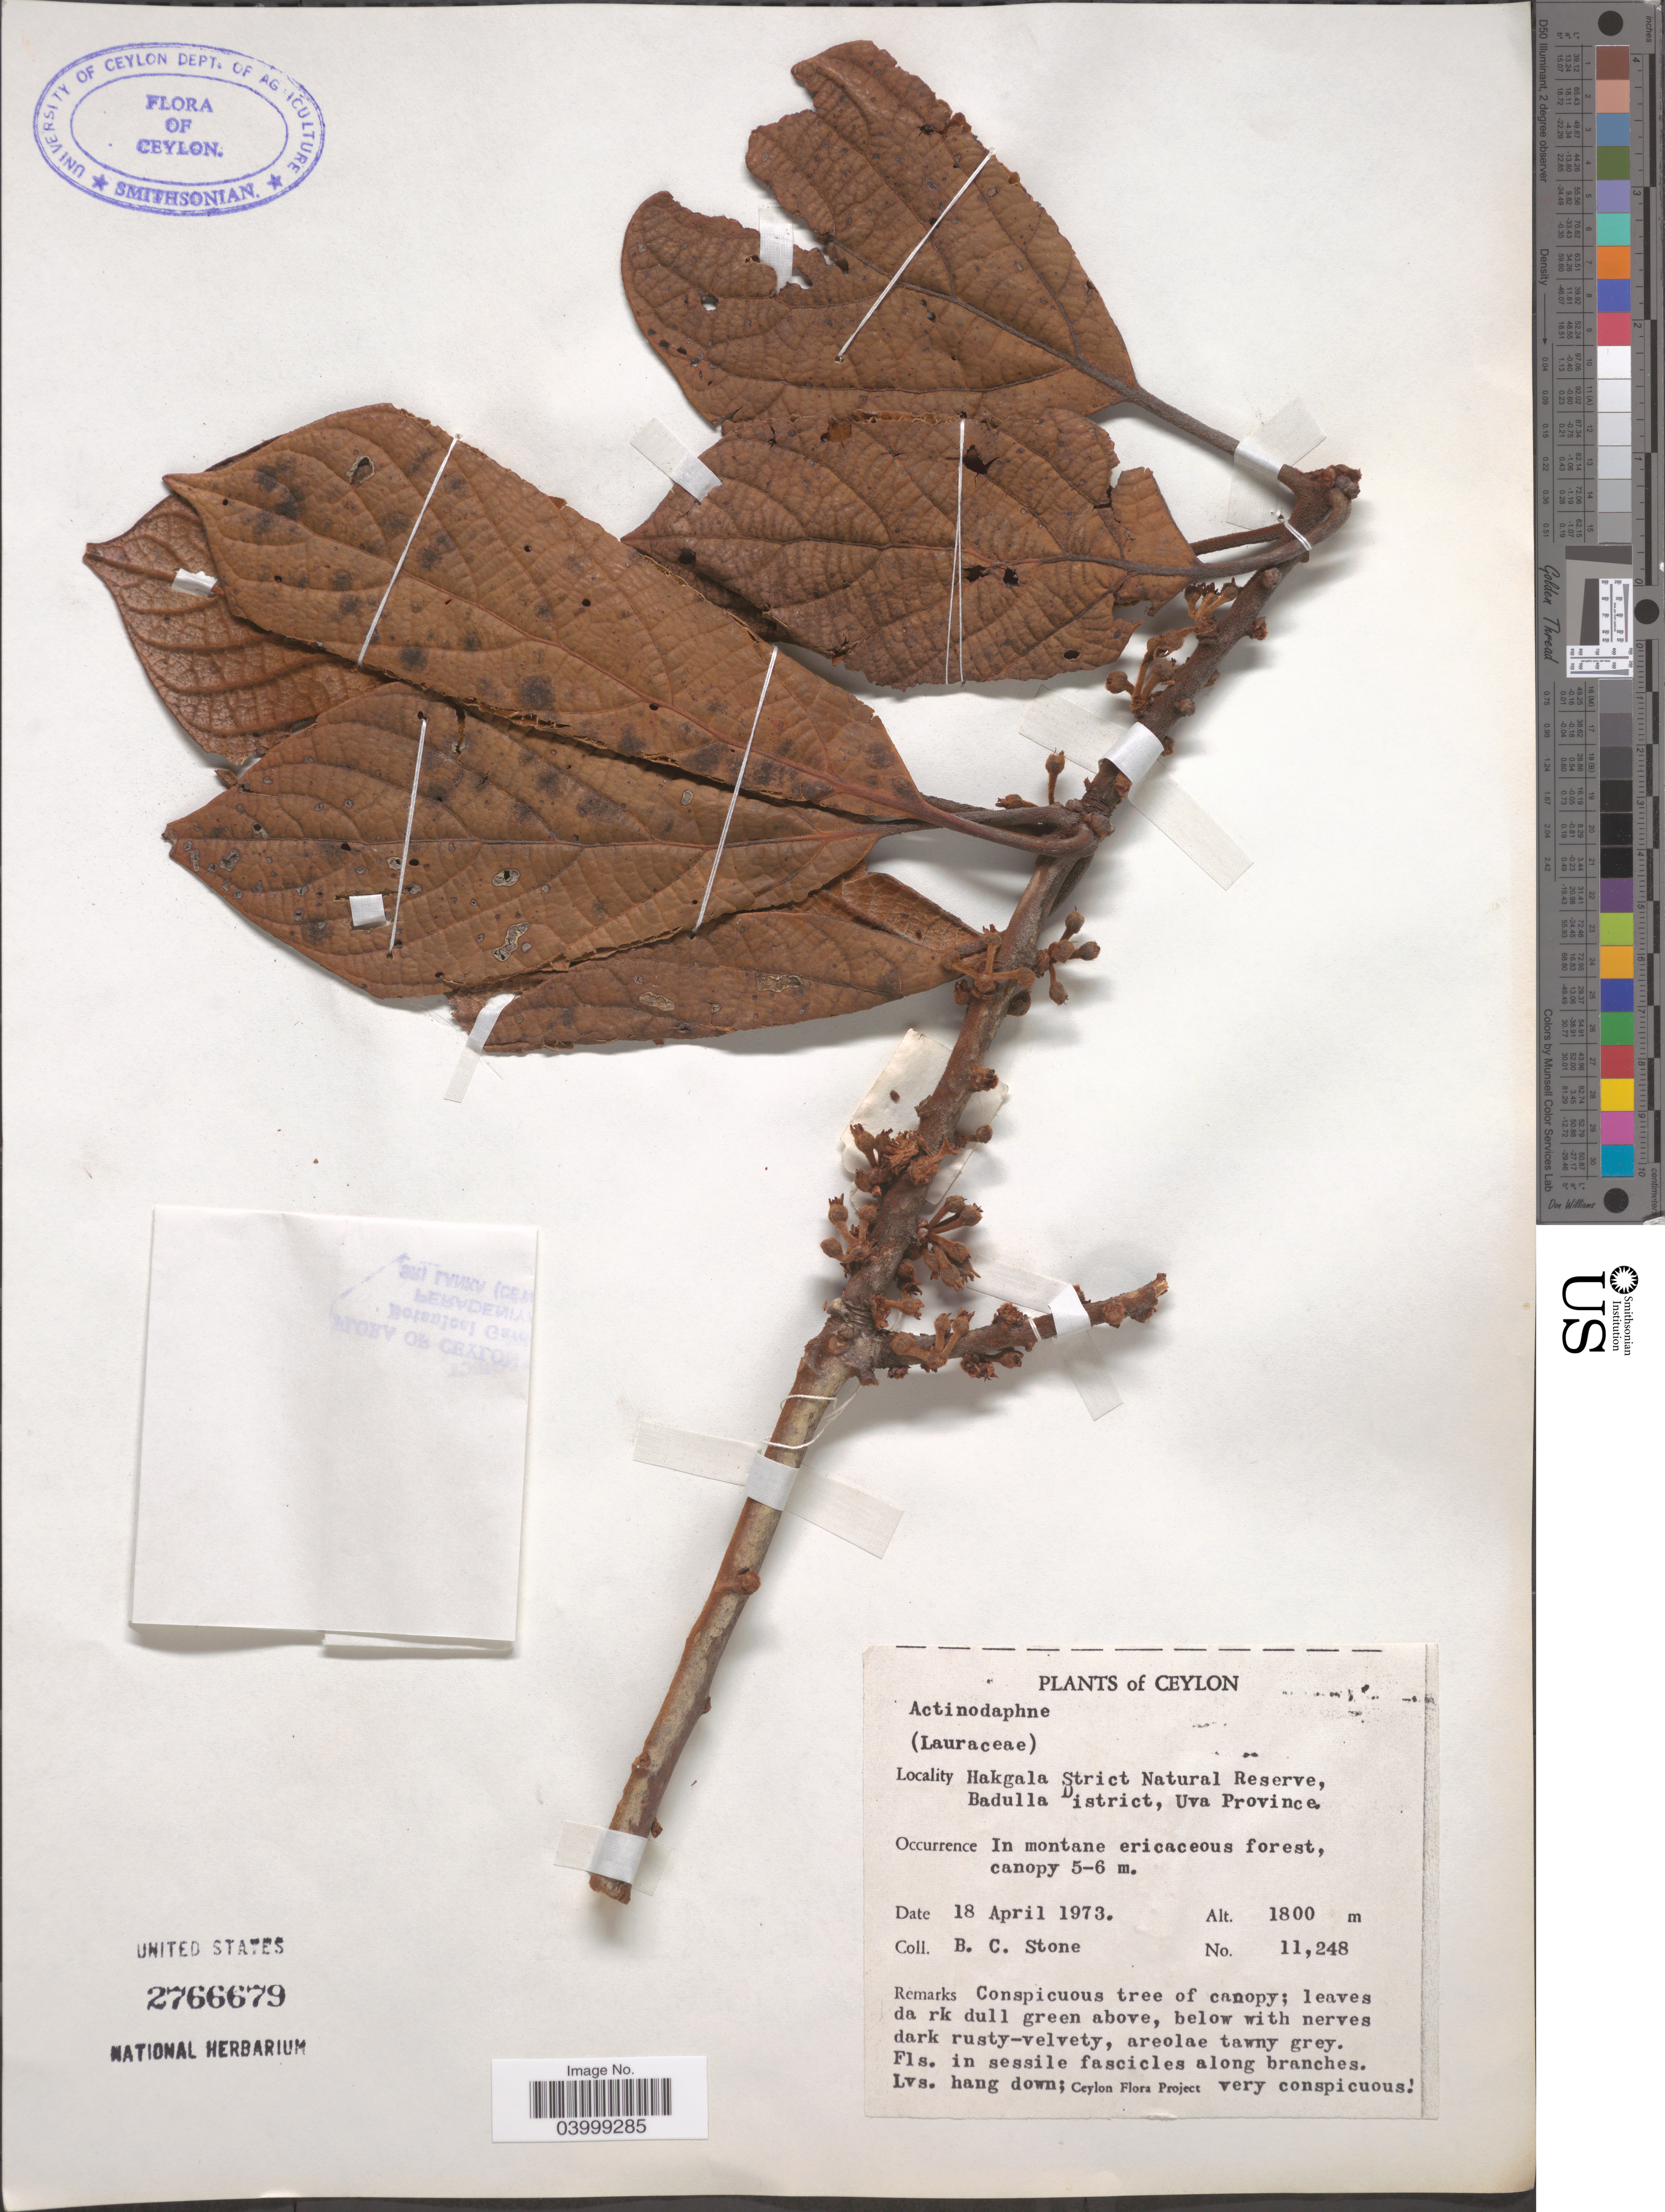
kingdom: Plantae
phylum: Tracheophyta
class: Magnoliopsida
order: Laurales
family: Lauraceae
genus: Actinodaphne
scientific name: Actinodaphne sp.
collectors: B. C. Stone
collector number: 11248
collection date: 1973-04-18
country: Sri Lanka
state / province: Uva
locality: Ceylon. Hakgala Strict Natural Reserve, Badulla District.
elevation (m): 1800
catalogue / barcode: US 2766679